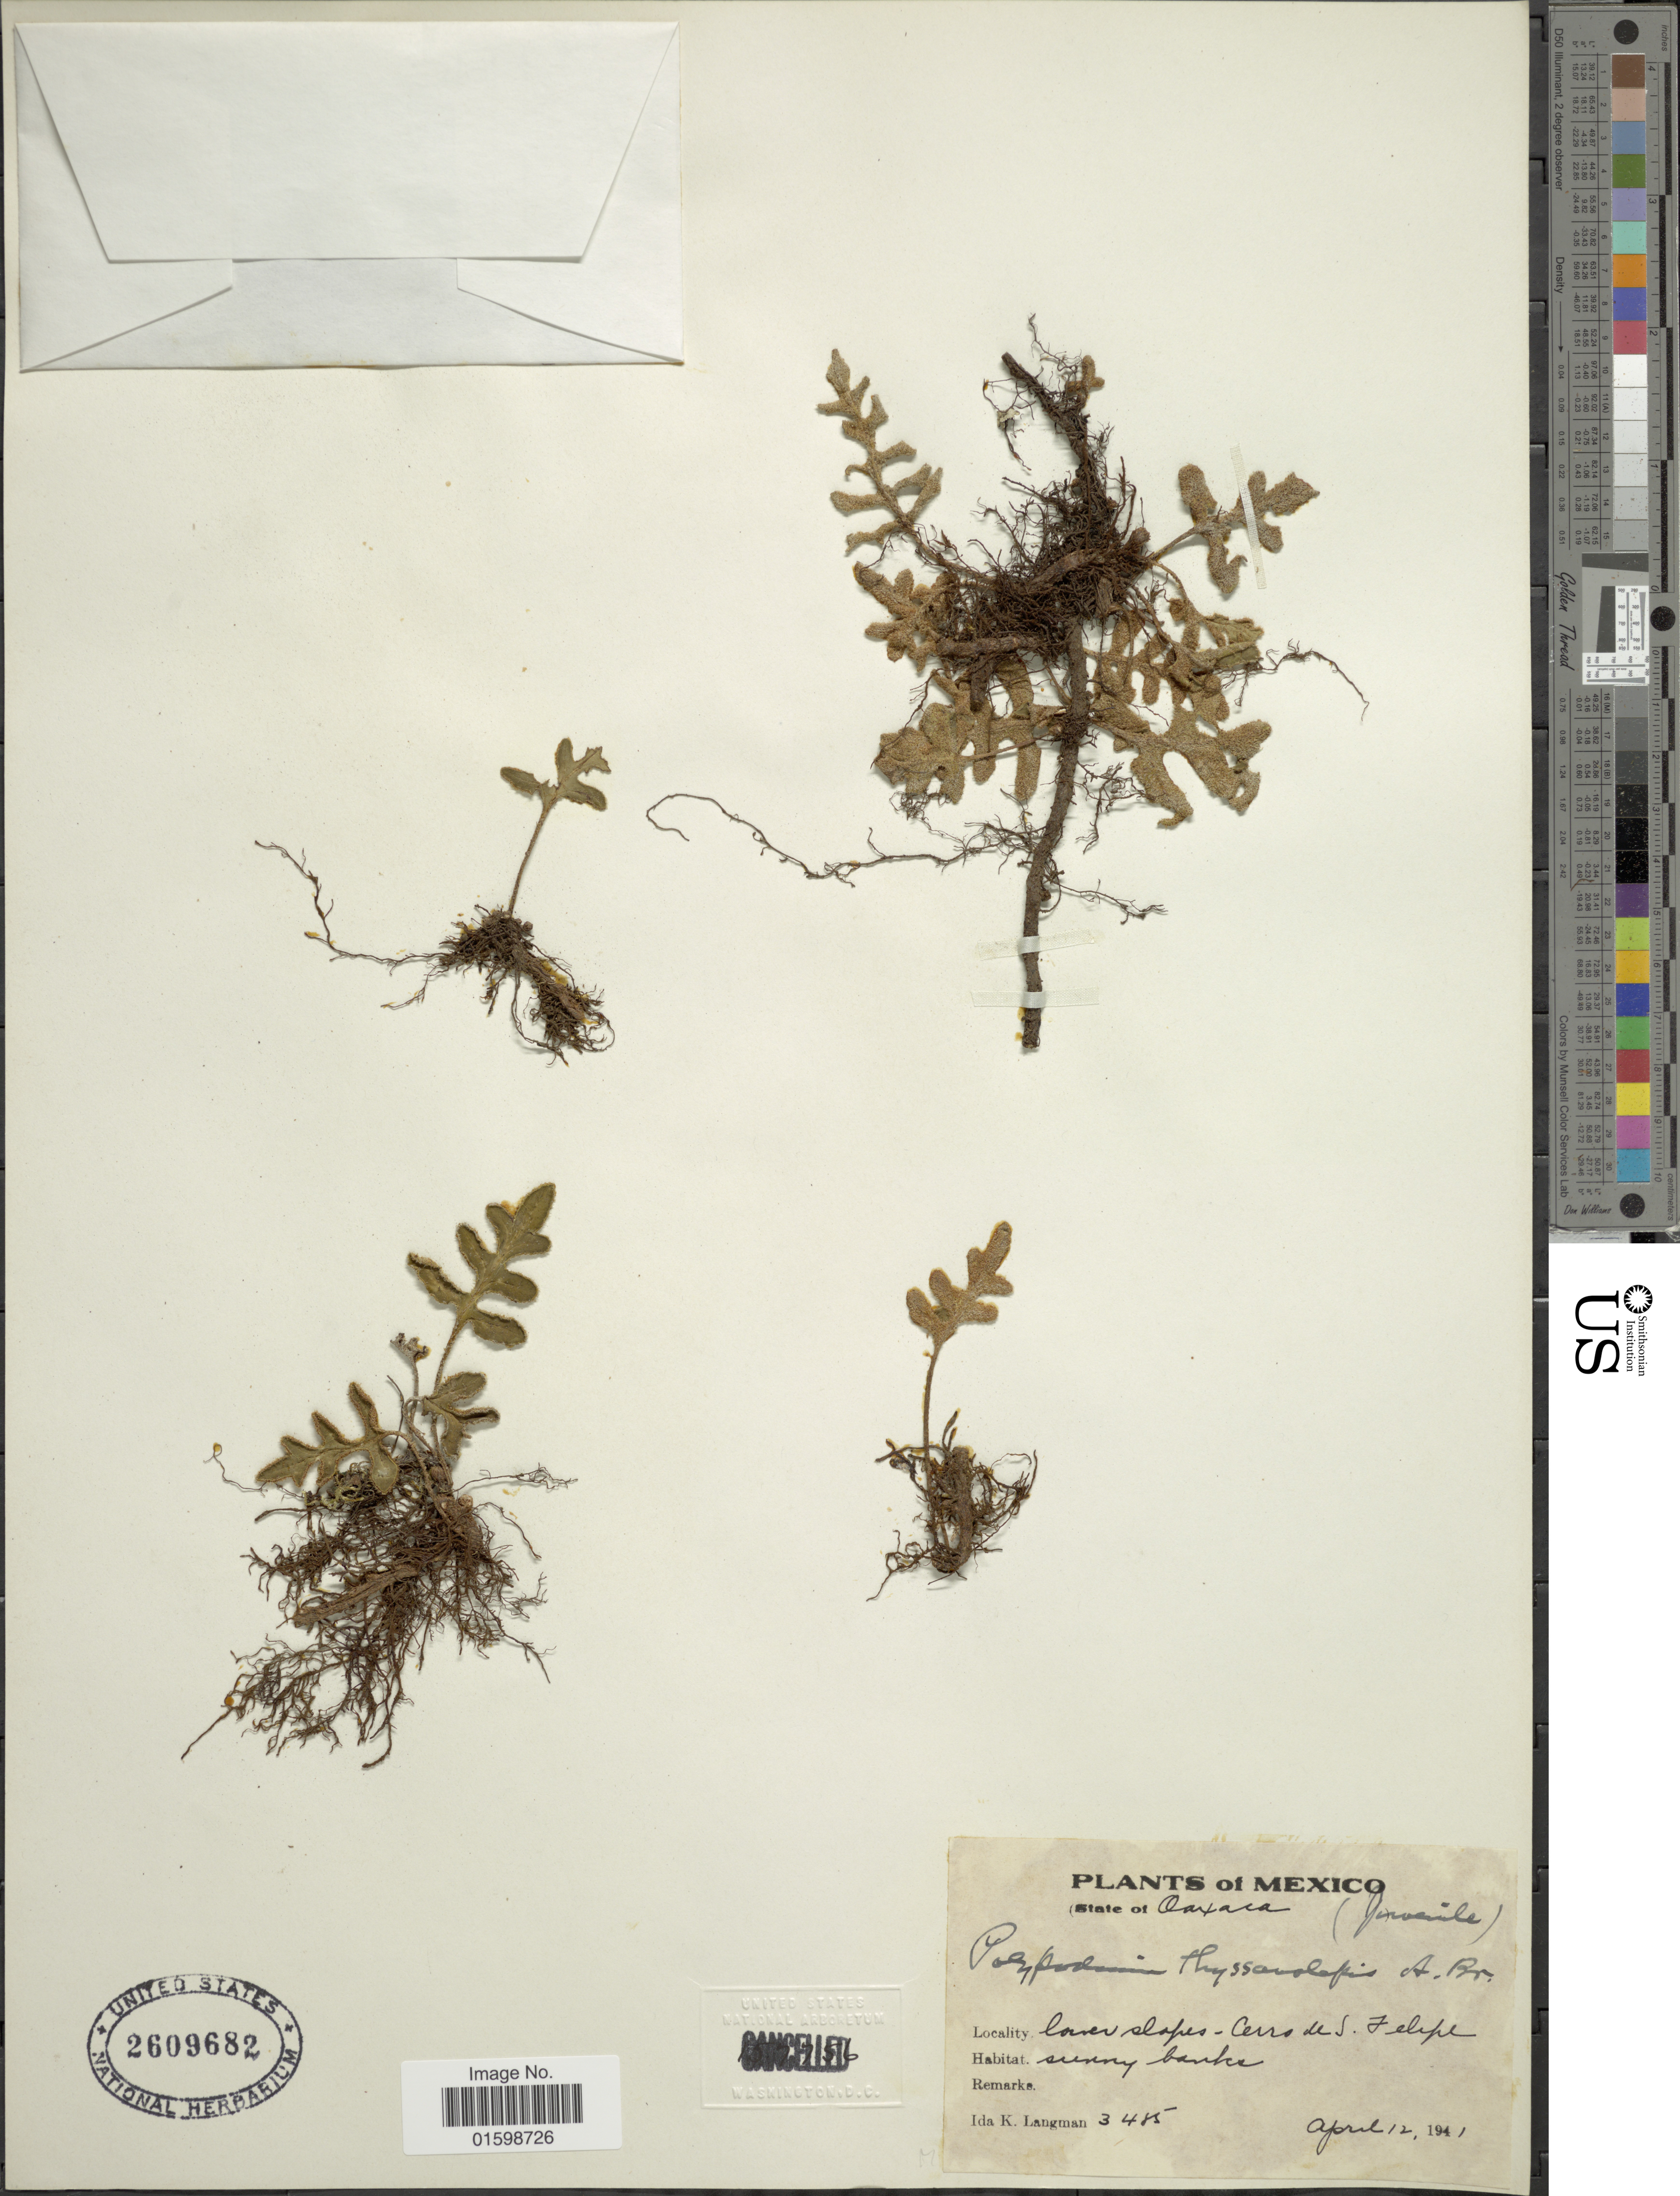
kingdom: Plantae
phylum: Tracheophyta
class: Polypodiopsida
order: Polypodiales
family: Polypodiaceae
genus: Pleopeltis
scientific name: Pleopeltis thyssanolepis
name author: (A. Braun ex Klotzsch) E.G. Andrews & Windham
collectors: I. K. Langman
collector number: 3485*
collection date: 1941-04-12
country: Mexico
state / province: Oaxaca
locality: Sunny banks, lower slopes - Cerro de S. Felipe.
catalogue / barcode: US 2609682